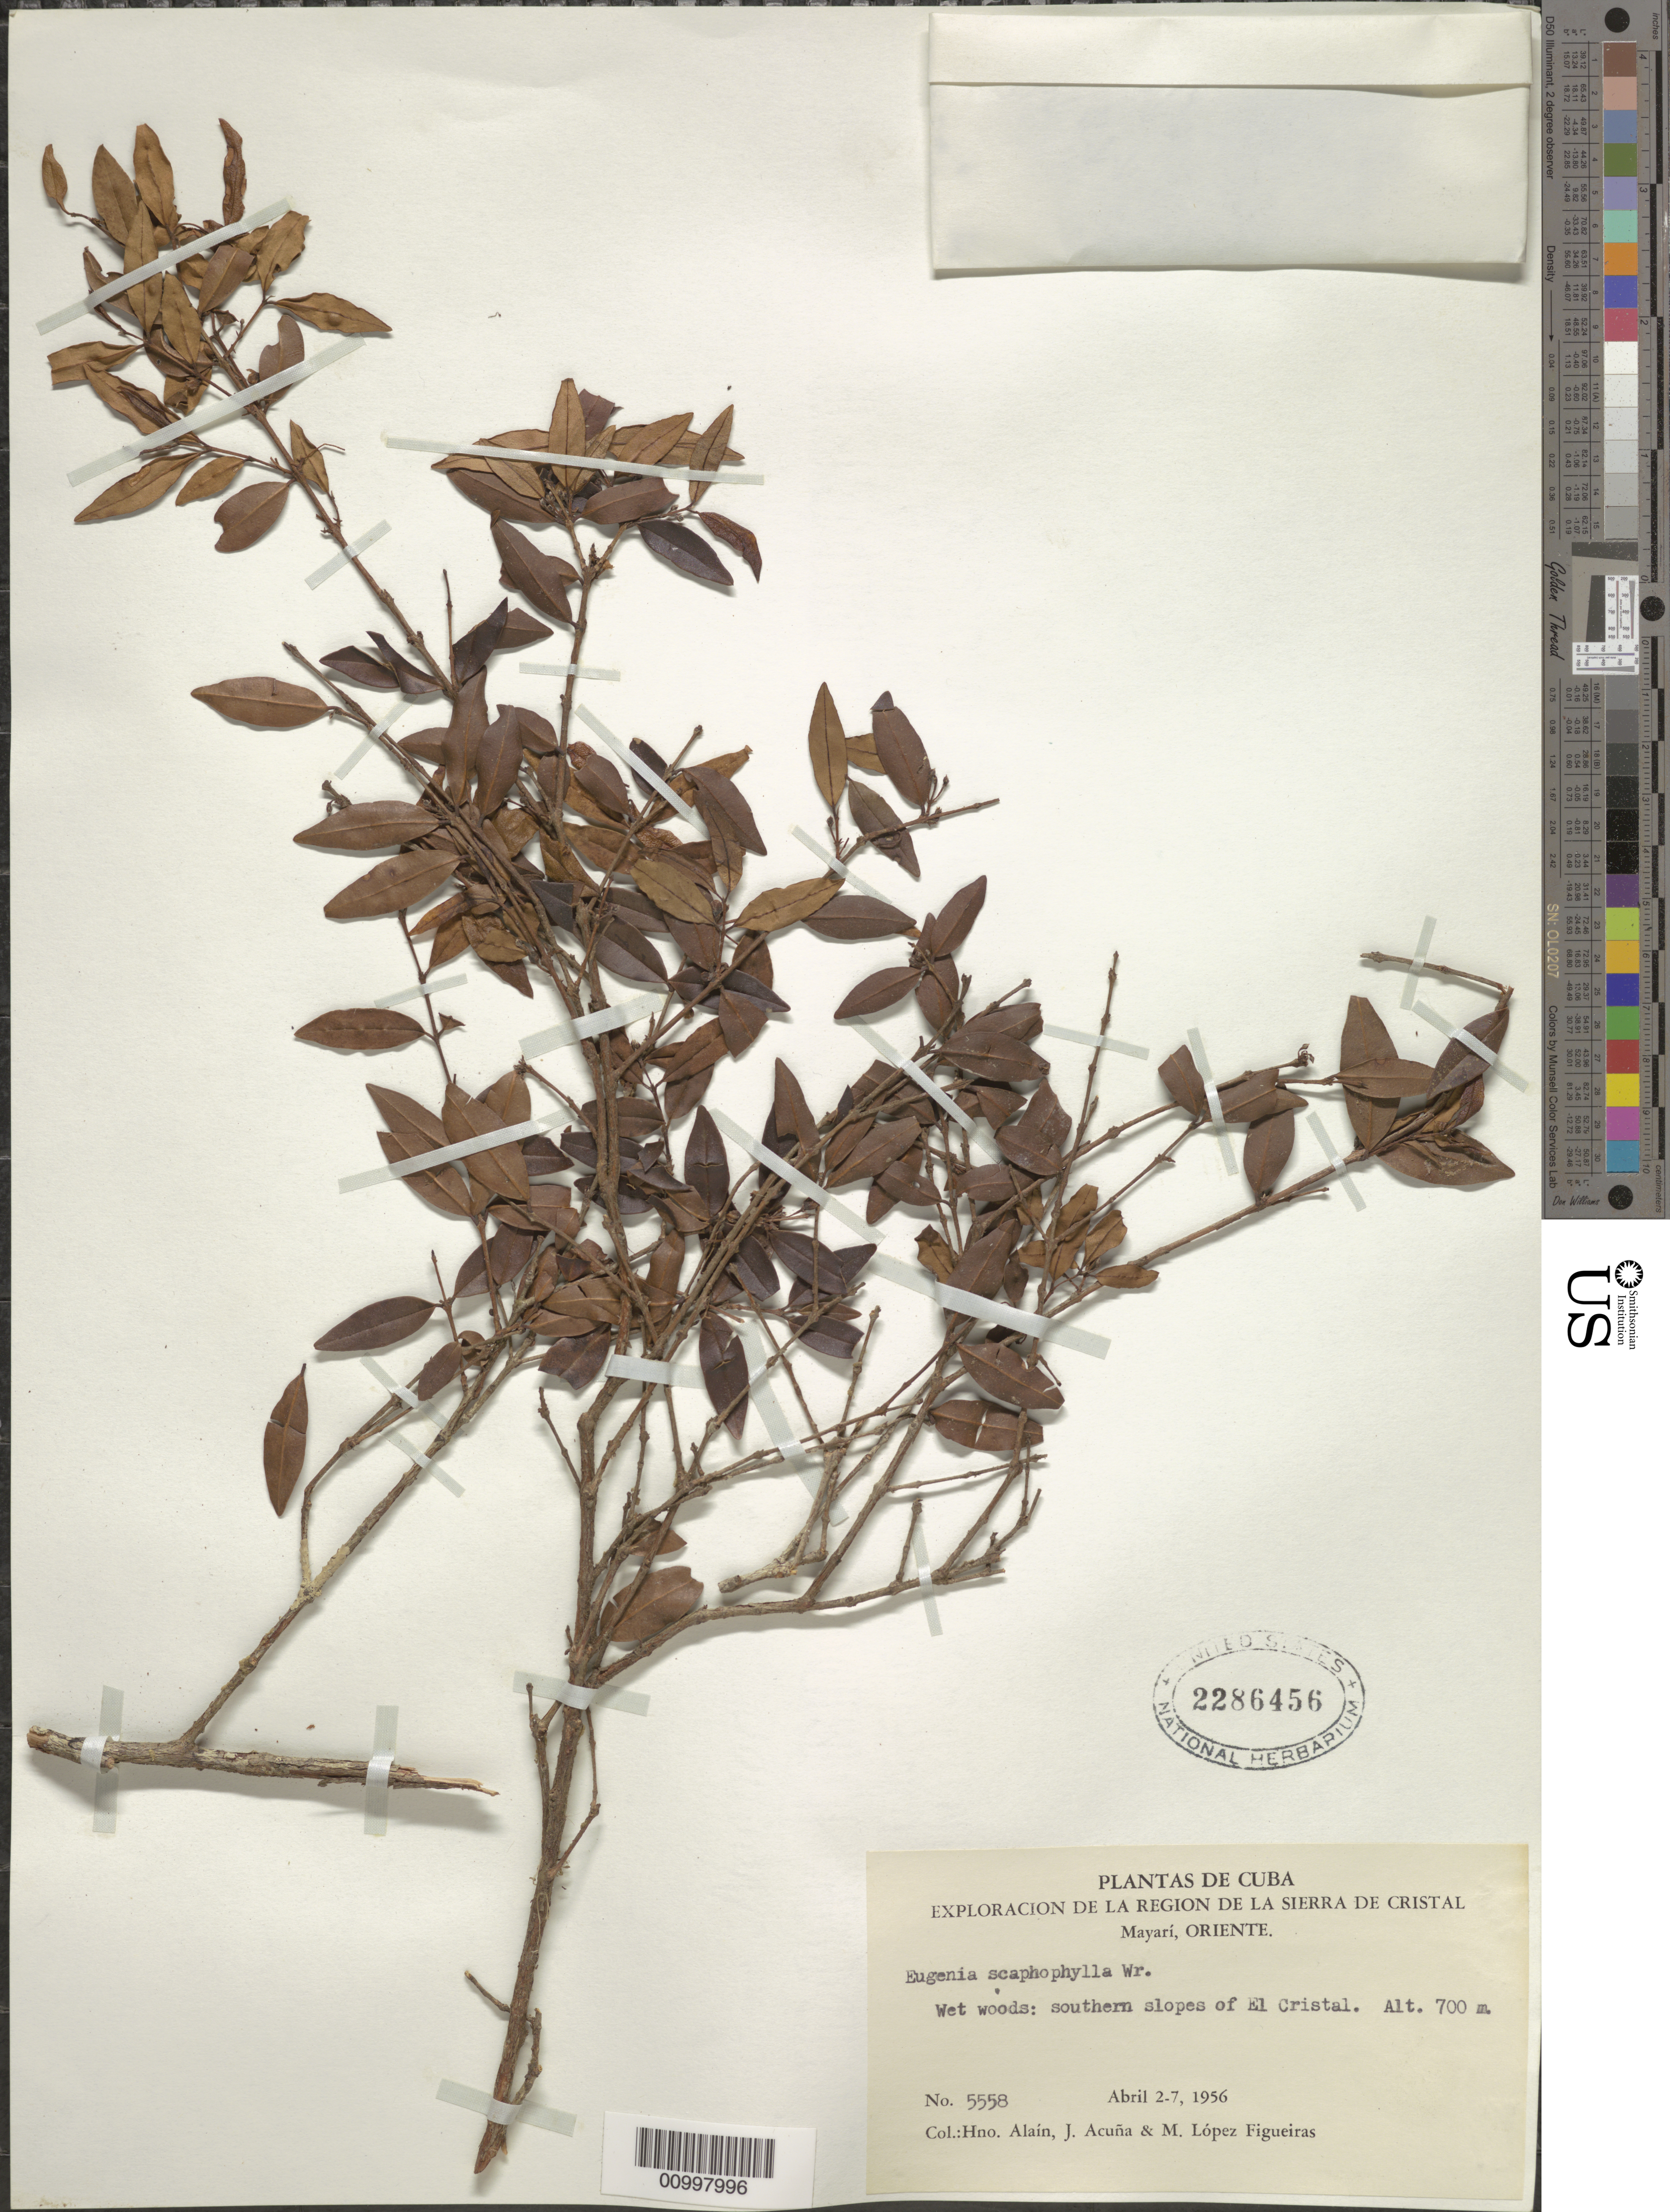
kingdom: Plantae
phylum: Tracheophyta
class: Magnoliopsida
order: Myrtales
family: Myrtaceae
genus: Eugenia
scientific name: Eugenia scaphephylla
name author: C. Wright in Sauvalle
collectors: A. H. Liogier, J. Acuña & M. López Figueiras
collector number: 5558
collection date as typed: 02 Apr 1956 to 07 Apr 1956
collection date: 1956-04-02/1956-04-07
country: Cuba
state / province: Oriente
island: Cuba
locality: Southern slopes of El Cristal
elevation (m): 700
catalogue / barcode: US 2286456